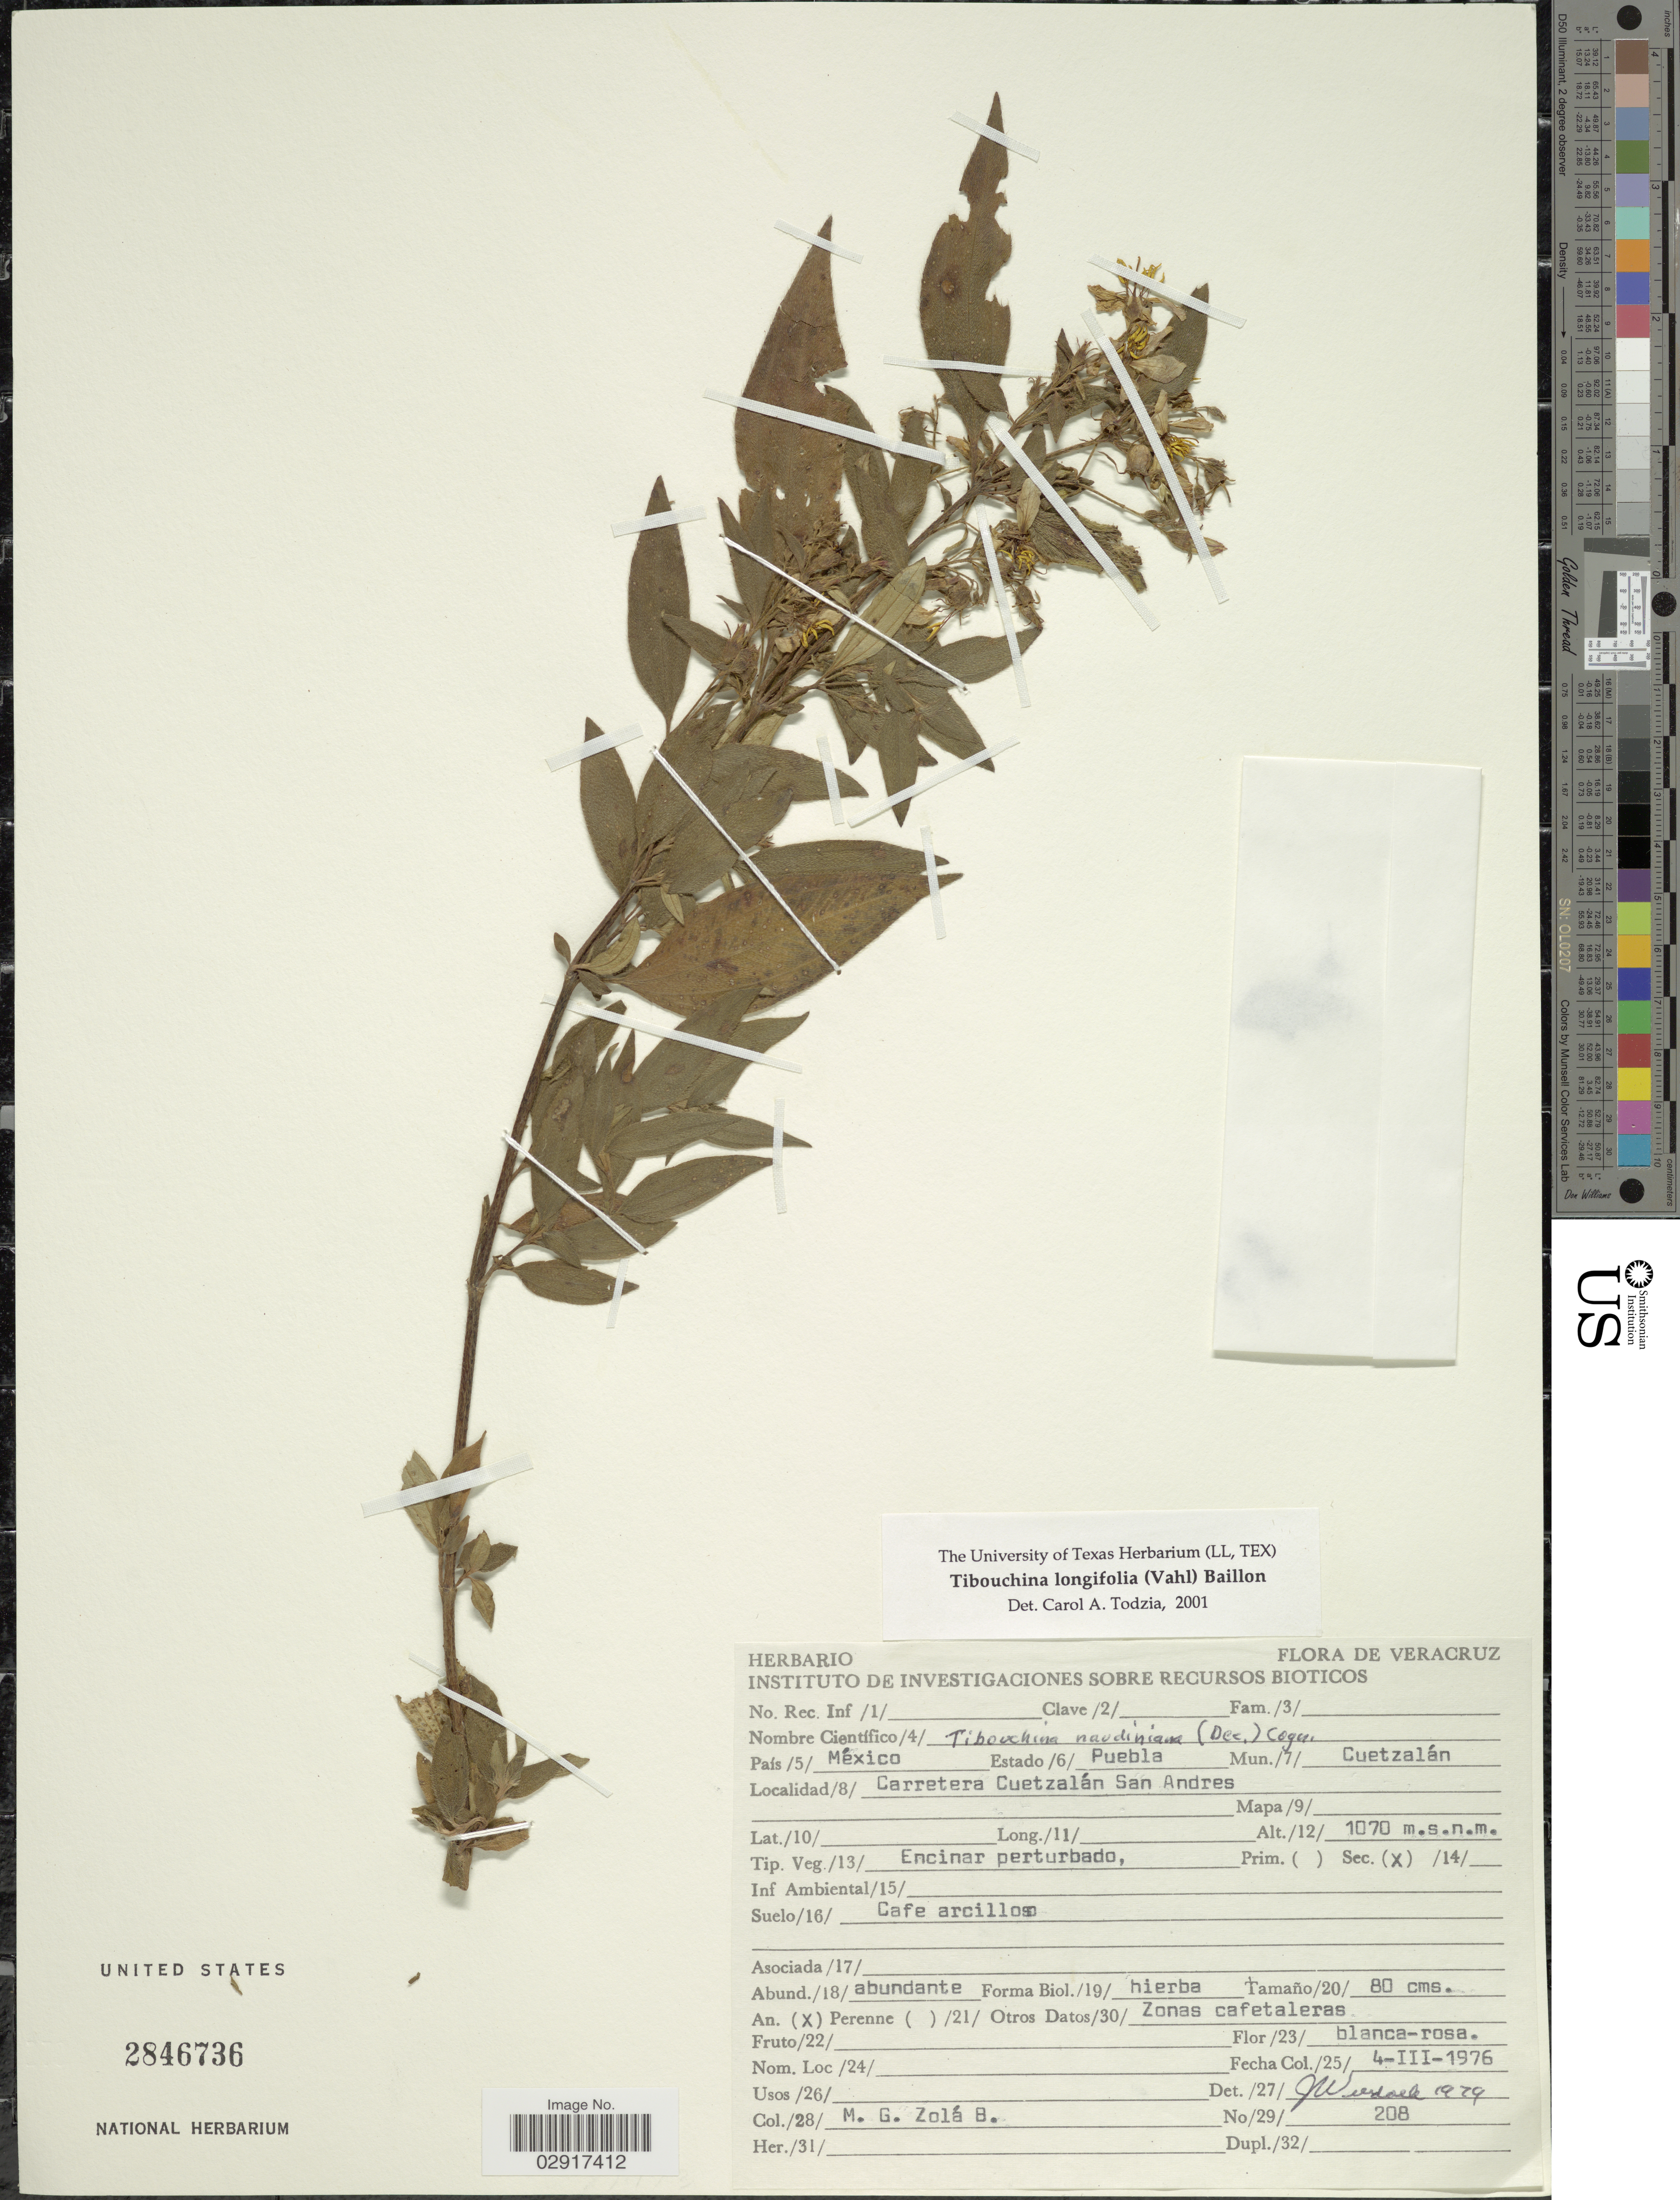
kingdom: Plantae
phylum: Tracheophyta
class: Magnoliopsida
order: Myrtales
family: Melastomataceae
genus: Chaetogastra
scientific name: Chaetogastra longifolia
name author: (Vahl) DC.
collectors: M. Zola Baez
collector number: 208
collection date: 1976-03-04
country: Mexico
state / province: Puebla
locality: Veracruz. Estado Puebla. Mun. Cuetzalán. Carretera Cuetzalán San Andres.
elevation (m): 1070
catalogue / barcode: US 2846736